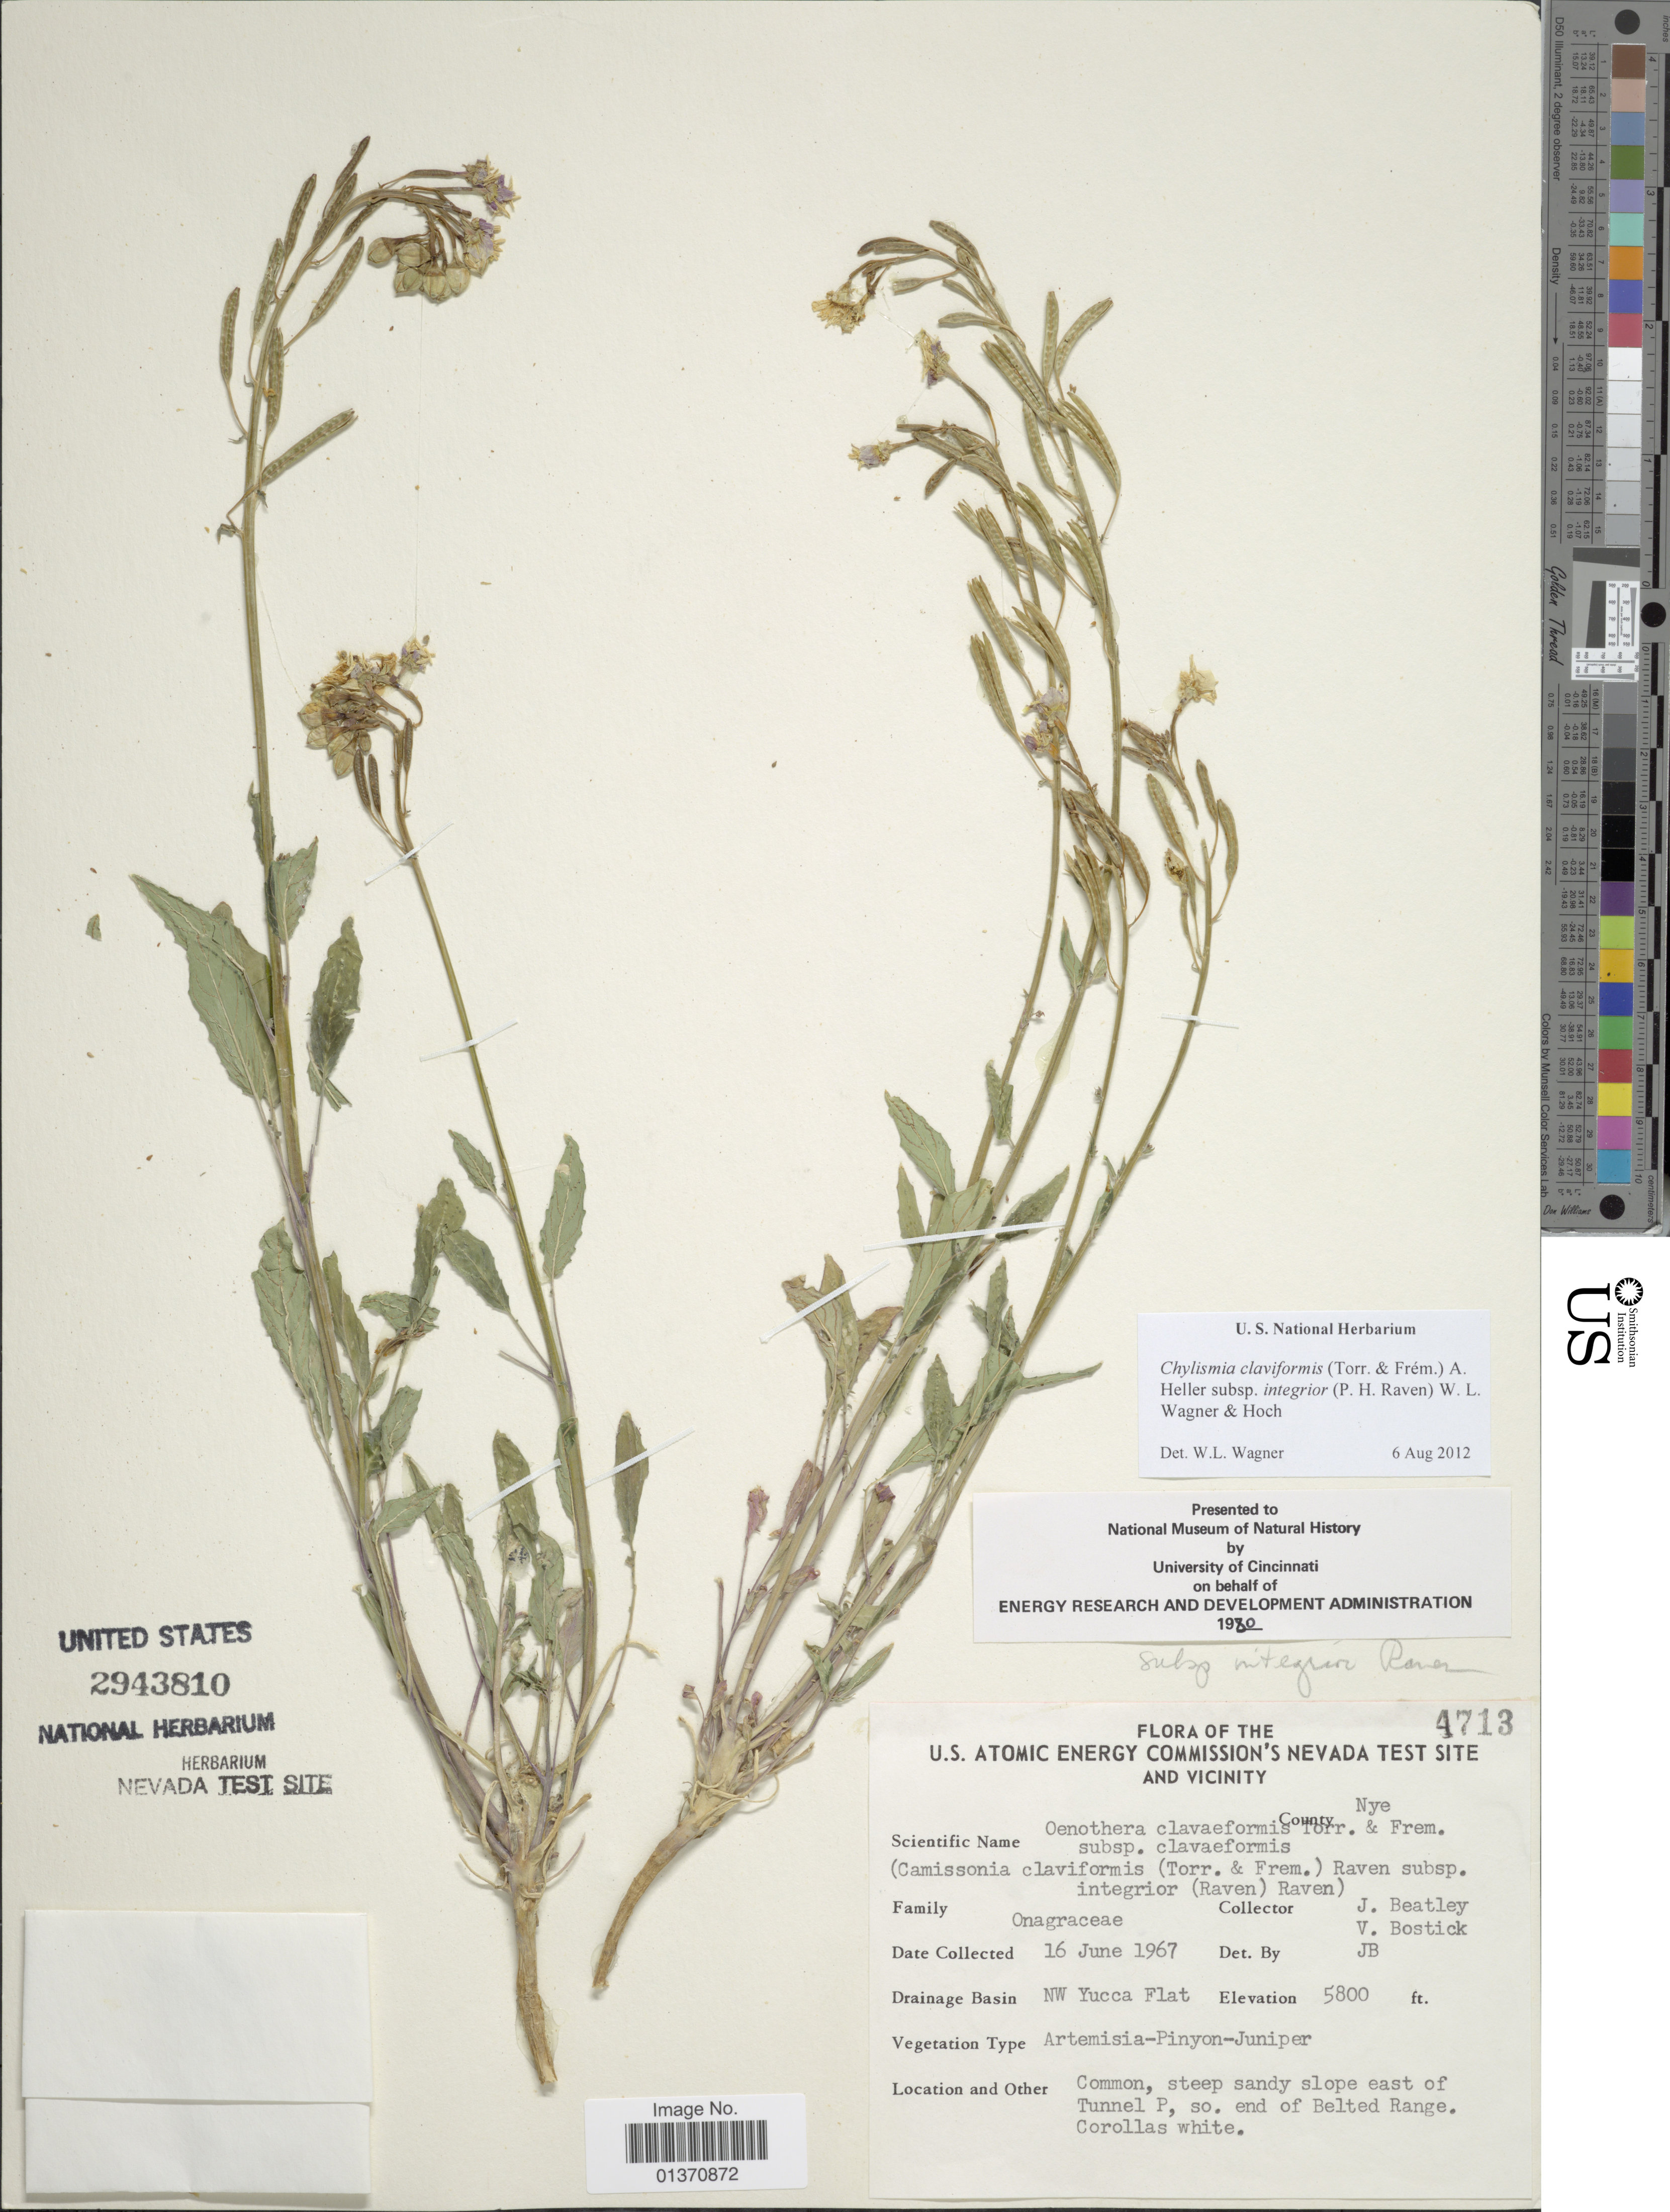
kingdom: Plantae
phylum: Tracheophyta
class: Magnoliopsida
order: Myrtales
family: Onagraceae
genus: Chylismia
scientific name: Chylismia claviformis subsp. integrior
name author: (P.H. Raven) W.L. Wagner & Hoch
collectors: J. C. Beatley & V. Bostick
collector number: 4713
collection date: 1967-06-16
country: United States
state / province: Nevada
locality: U. S. Atomic Energy Commission's Nevada Test Site and Vicinity, NW Yucca Flat, steep sandy slope east of Tunnel P, so. end of Belted Range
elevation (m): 1768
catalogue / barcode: US 2943810